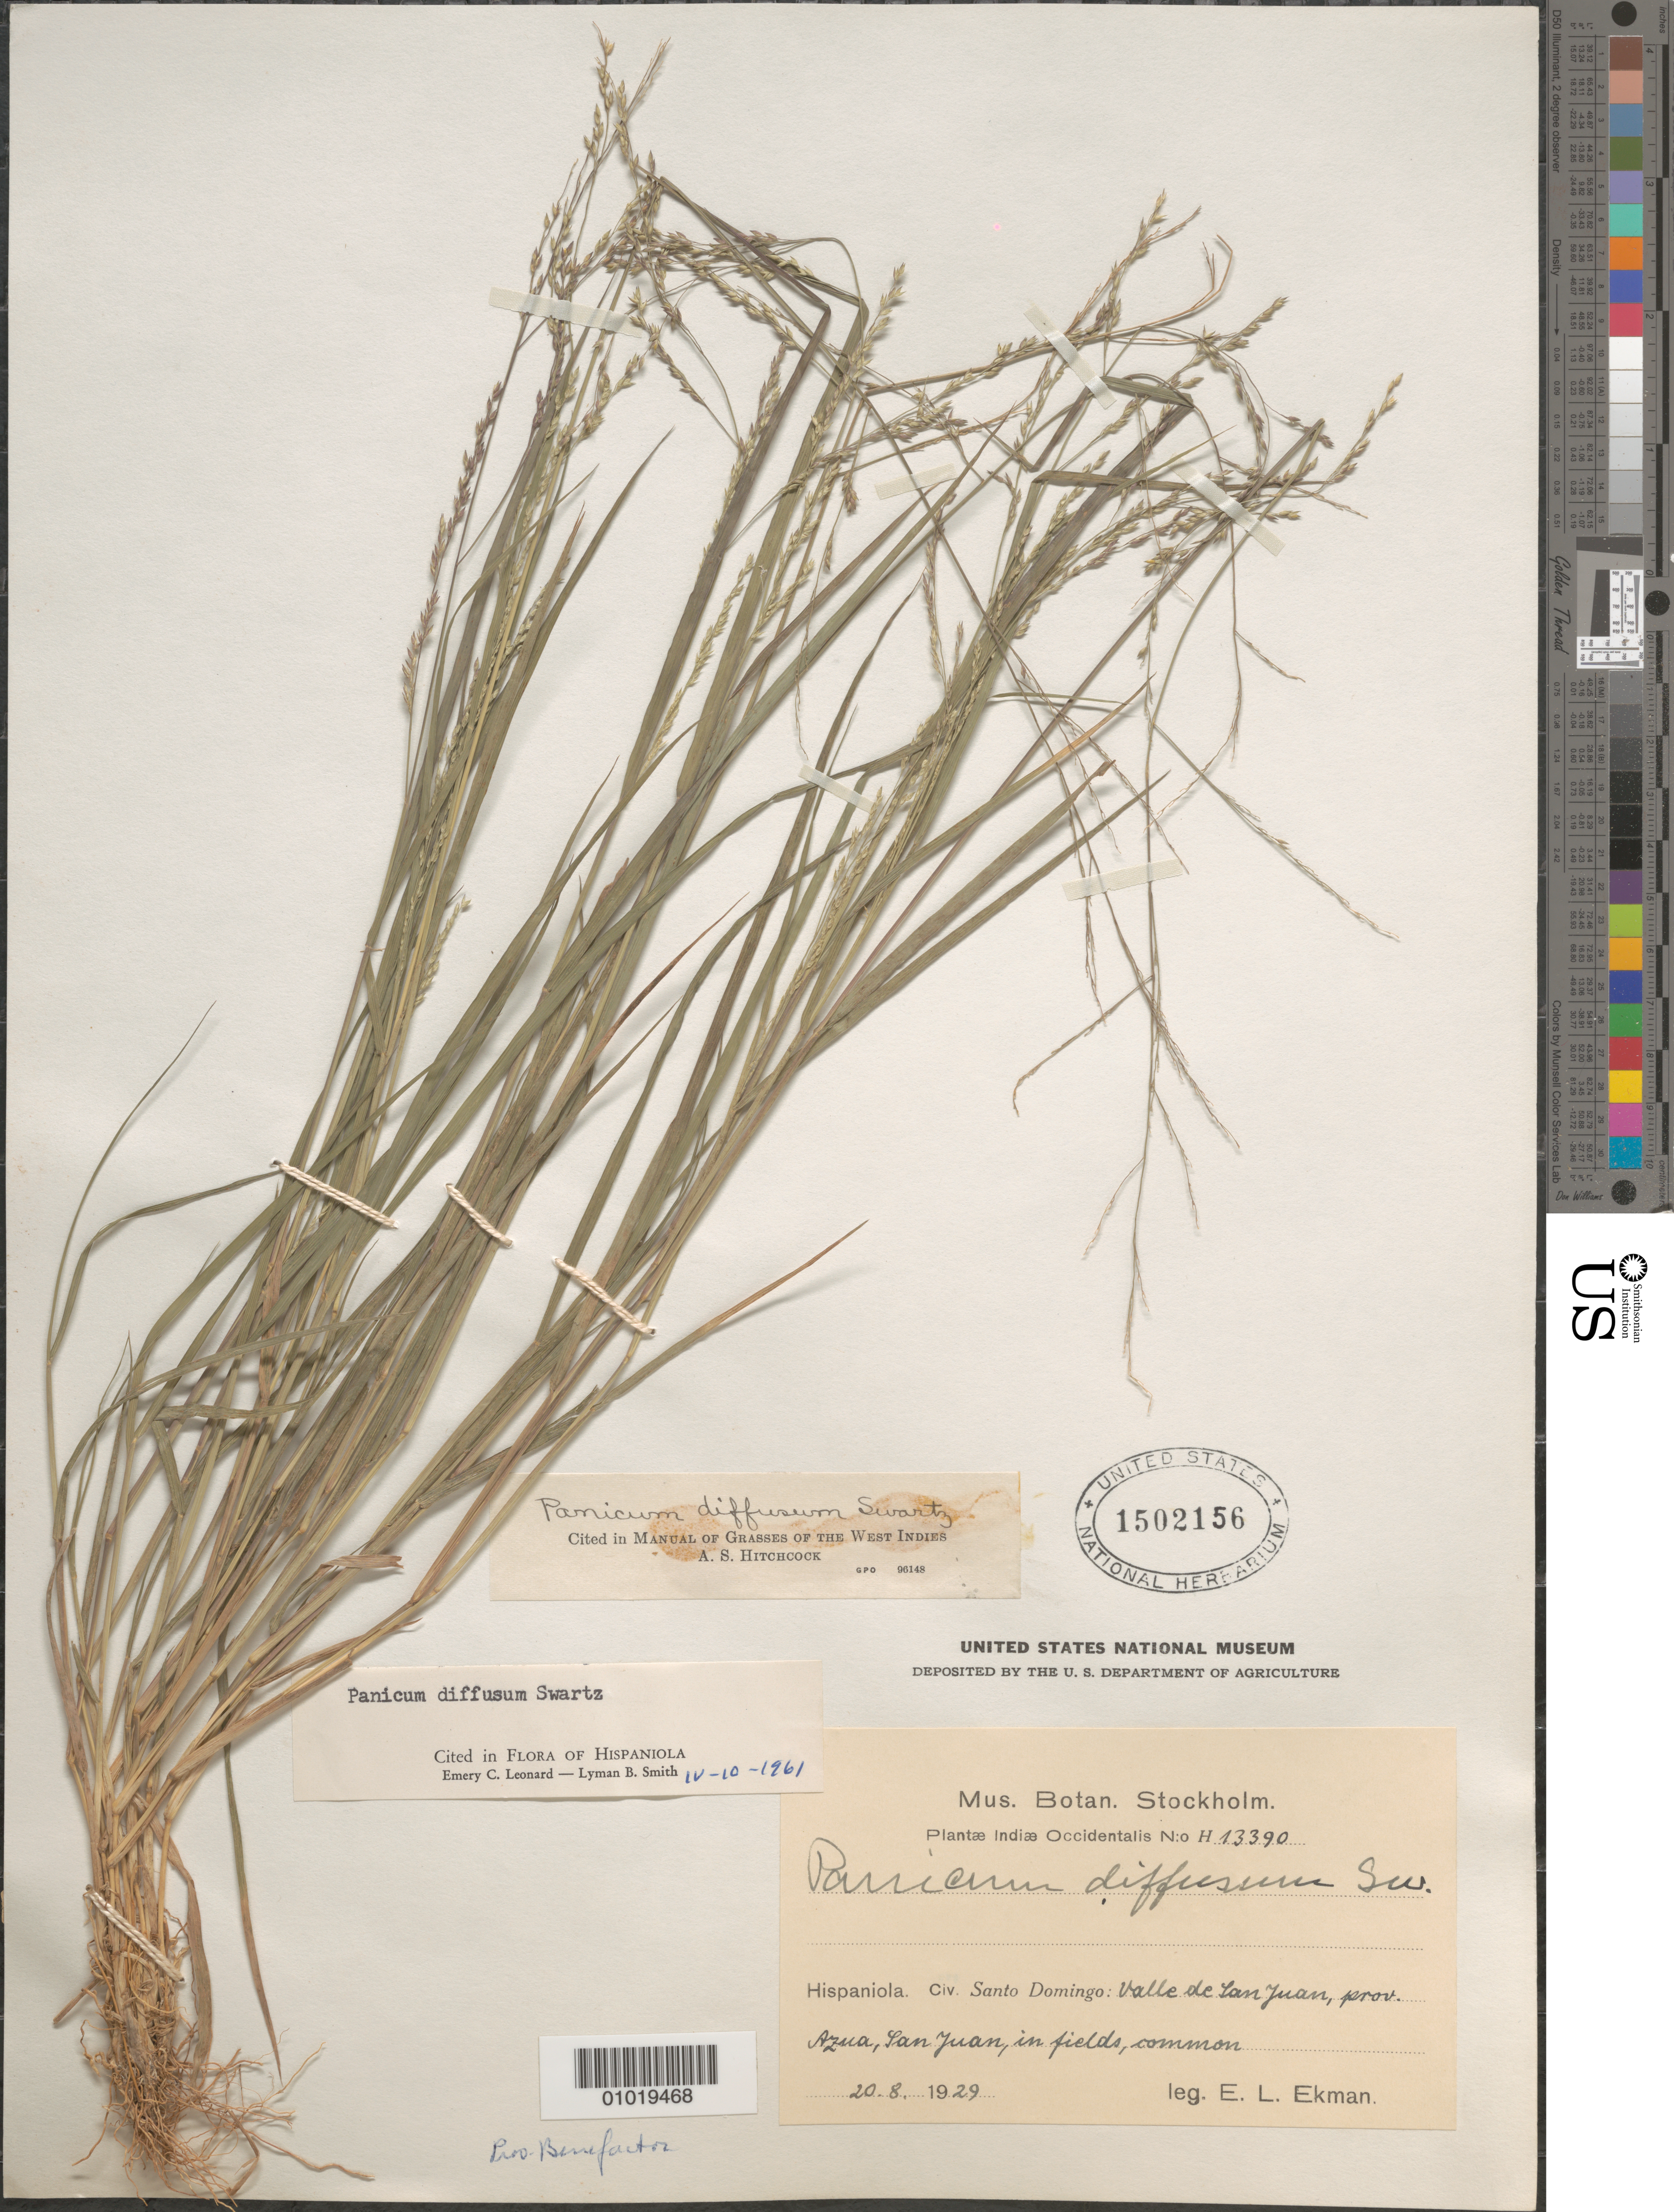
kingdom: Plantae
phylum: Tracheophyta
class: Liliopsida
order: Poales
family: Poaceae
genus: Panicum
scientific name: Panicum diffusum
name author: Sw.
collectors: E. L. Ekman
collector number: H 13390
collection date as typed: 20 Aug 1929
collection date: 1929-08-20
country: Dominican Republic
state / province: Azua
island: Hispaniola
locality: Valle de San Juan, San Juan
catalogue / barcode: US 1502156